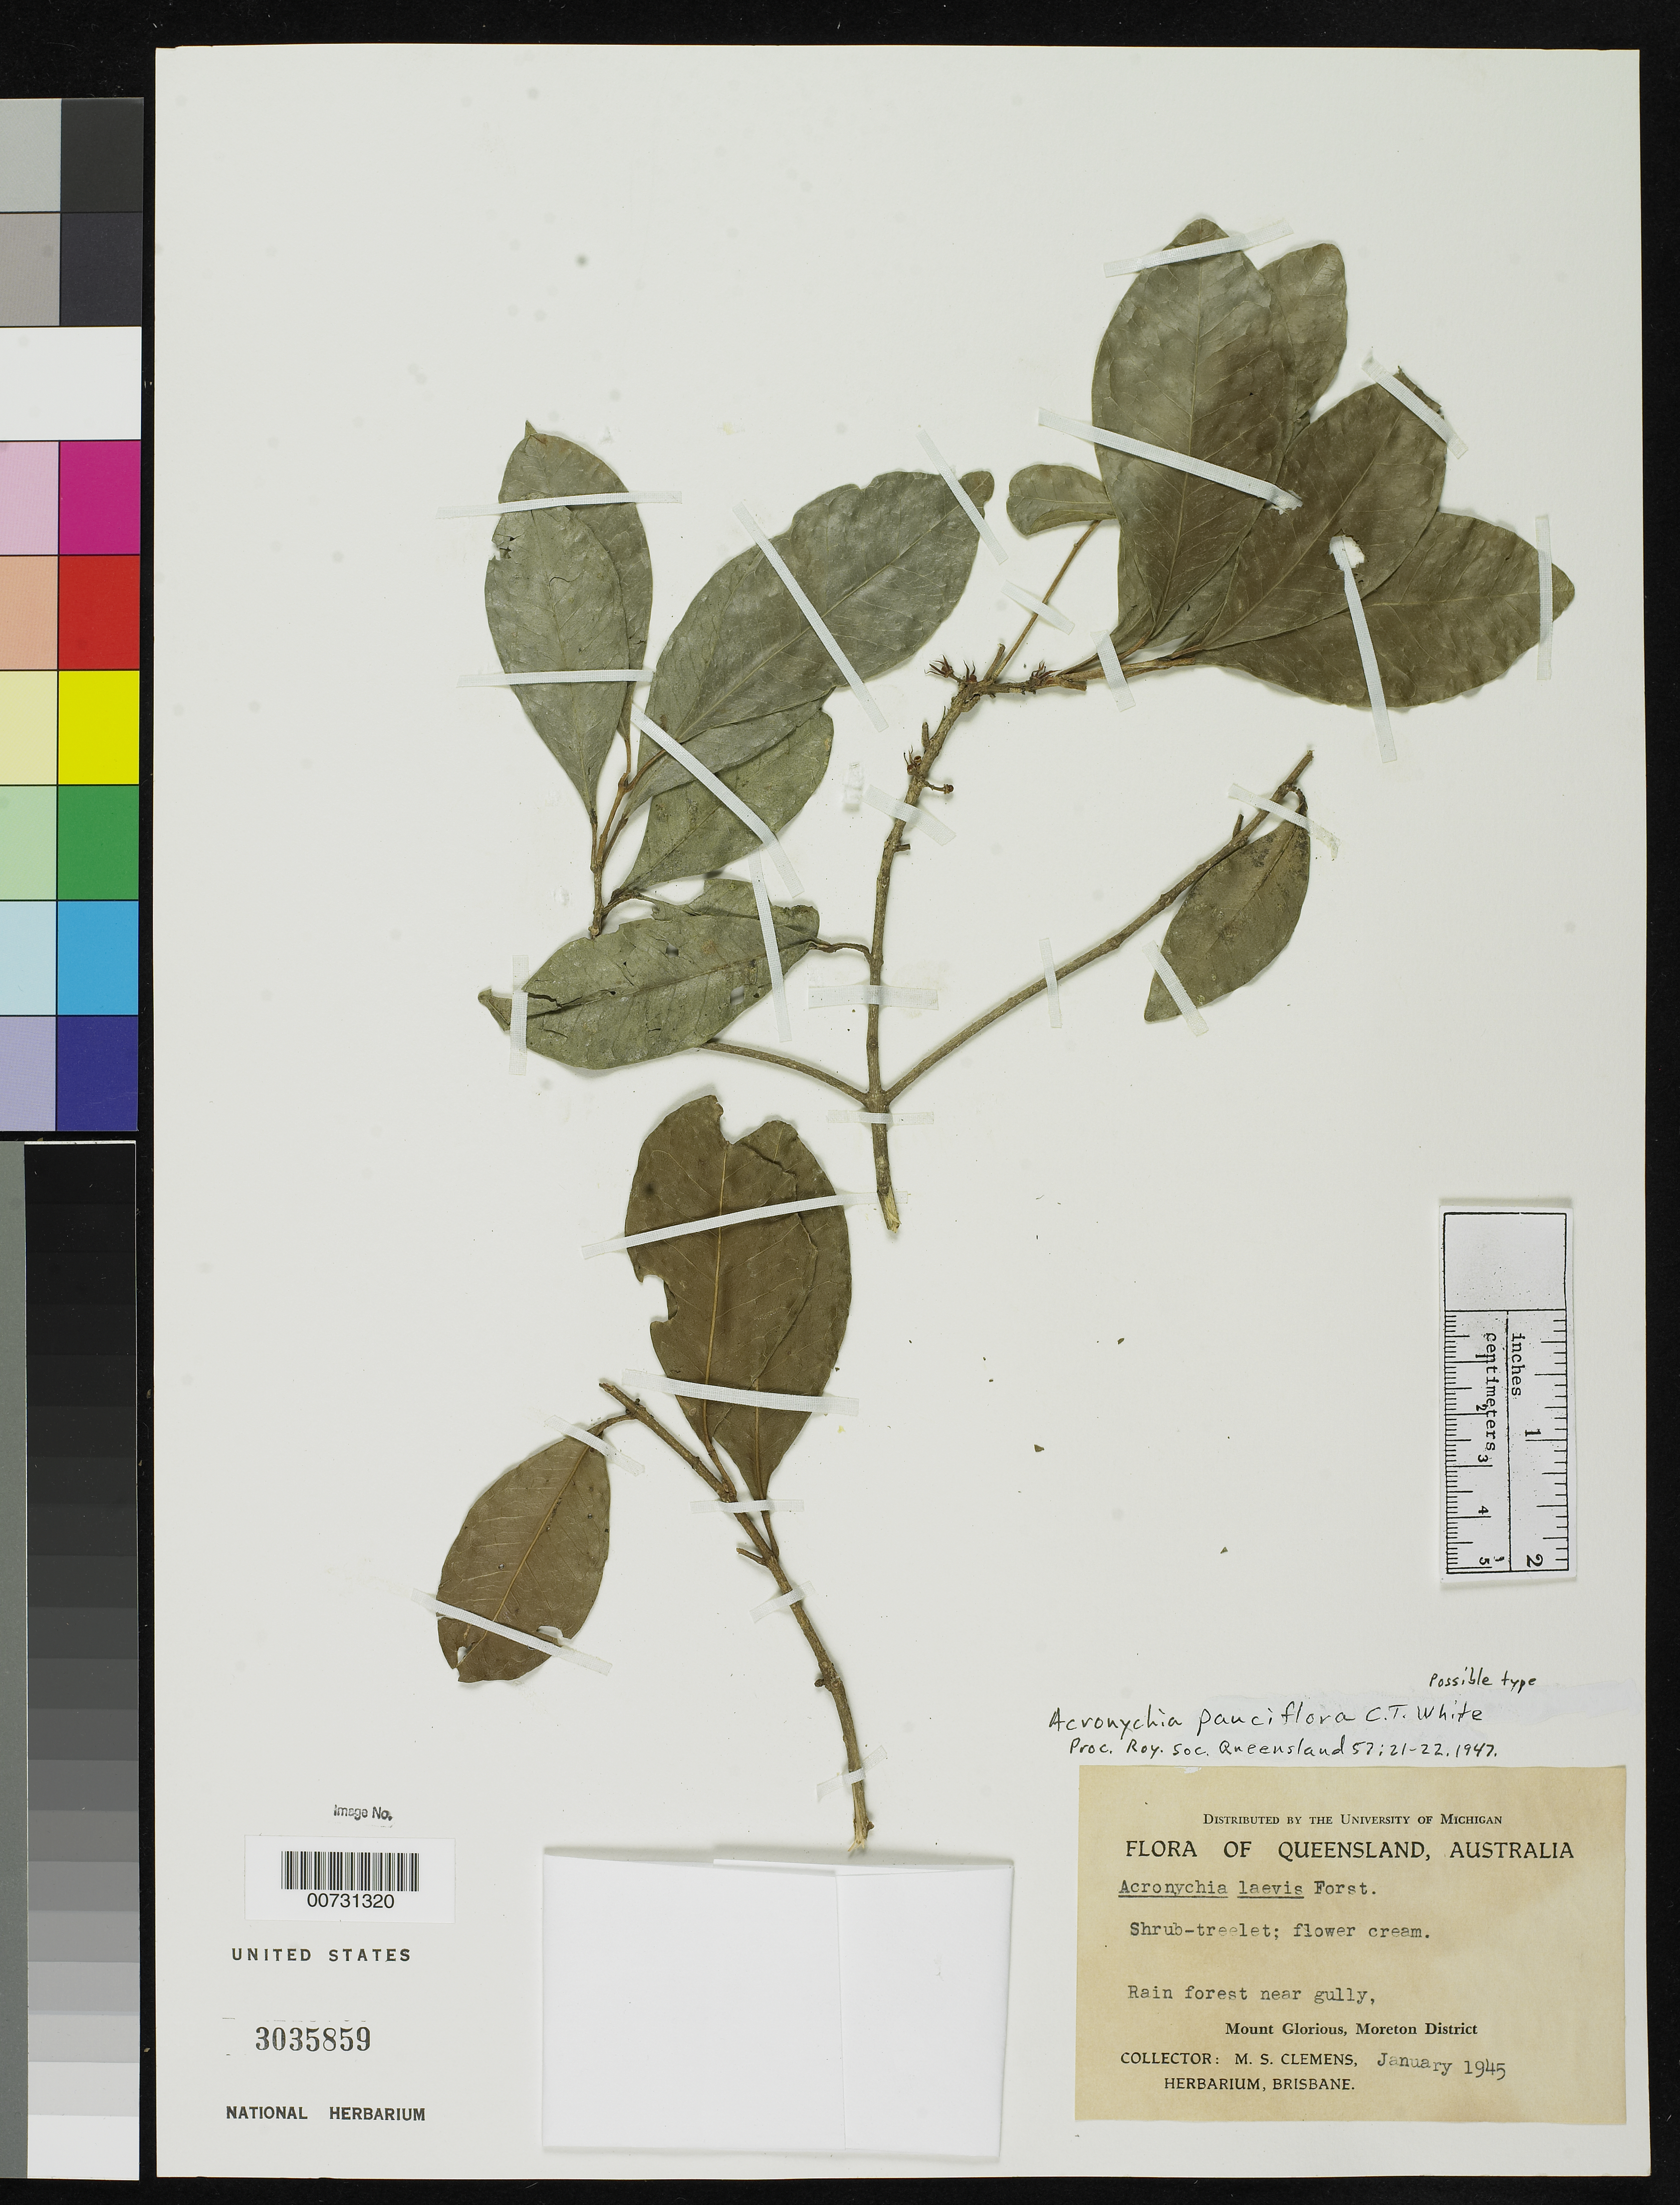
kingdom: Plantae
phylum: Tracheophyta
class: Magnoliopsida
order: Sapindales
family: Rutaceae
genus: Acronychia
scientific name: Acronychia pauciflora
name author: C.T. White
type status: Possible Isotype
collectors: M. S. Clemens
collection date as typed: Jan 1945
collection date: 1945-01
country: Australia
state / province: Queensland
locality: Mount Glorious, Moreton District.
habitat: Rain forest near gully.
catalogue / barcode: US 3035859